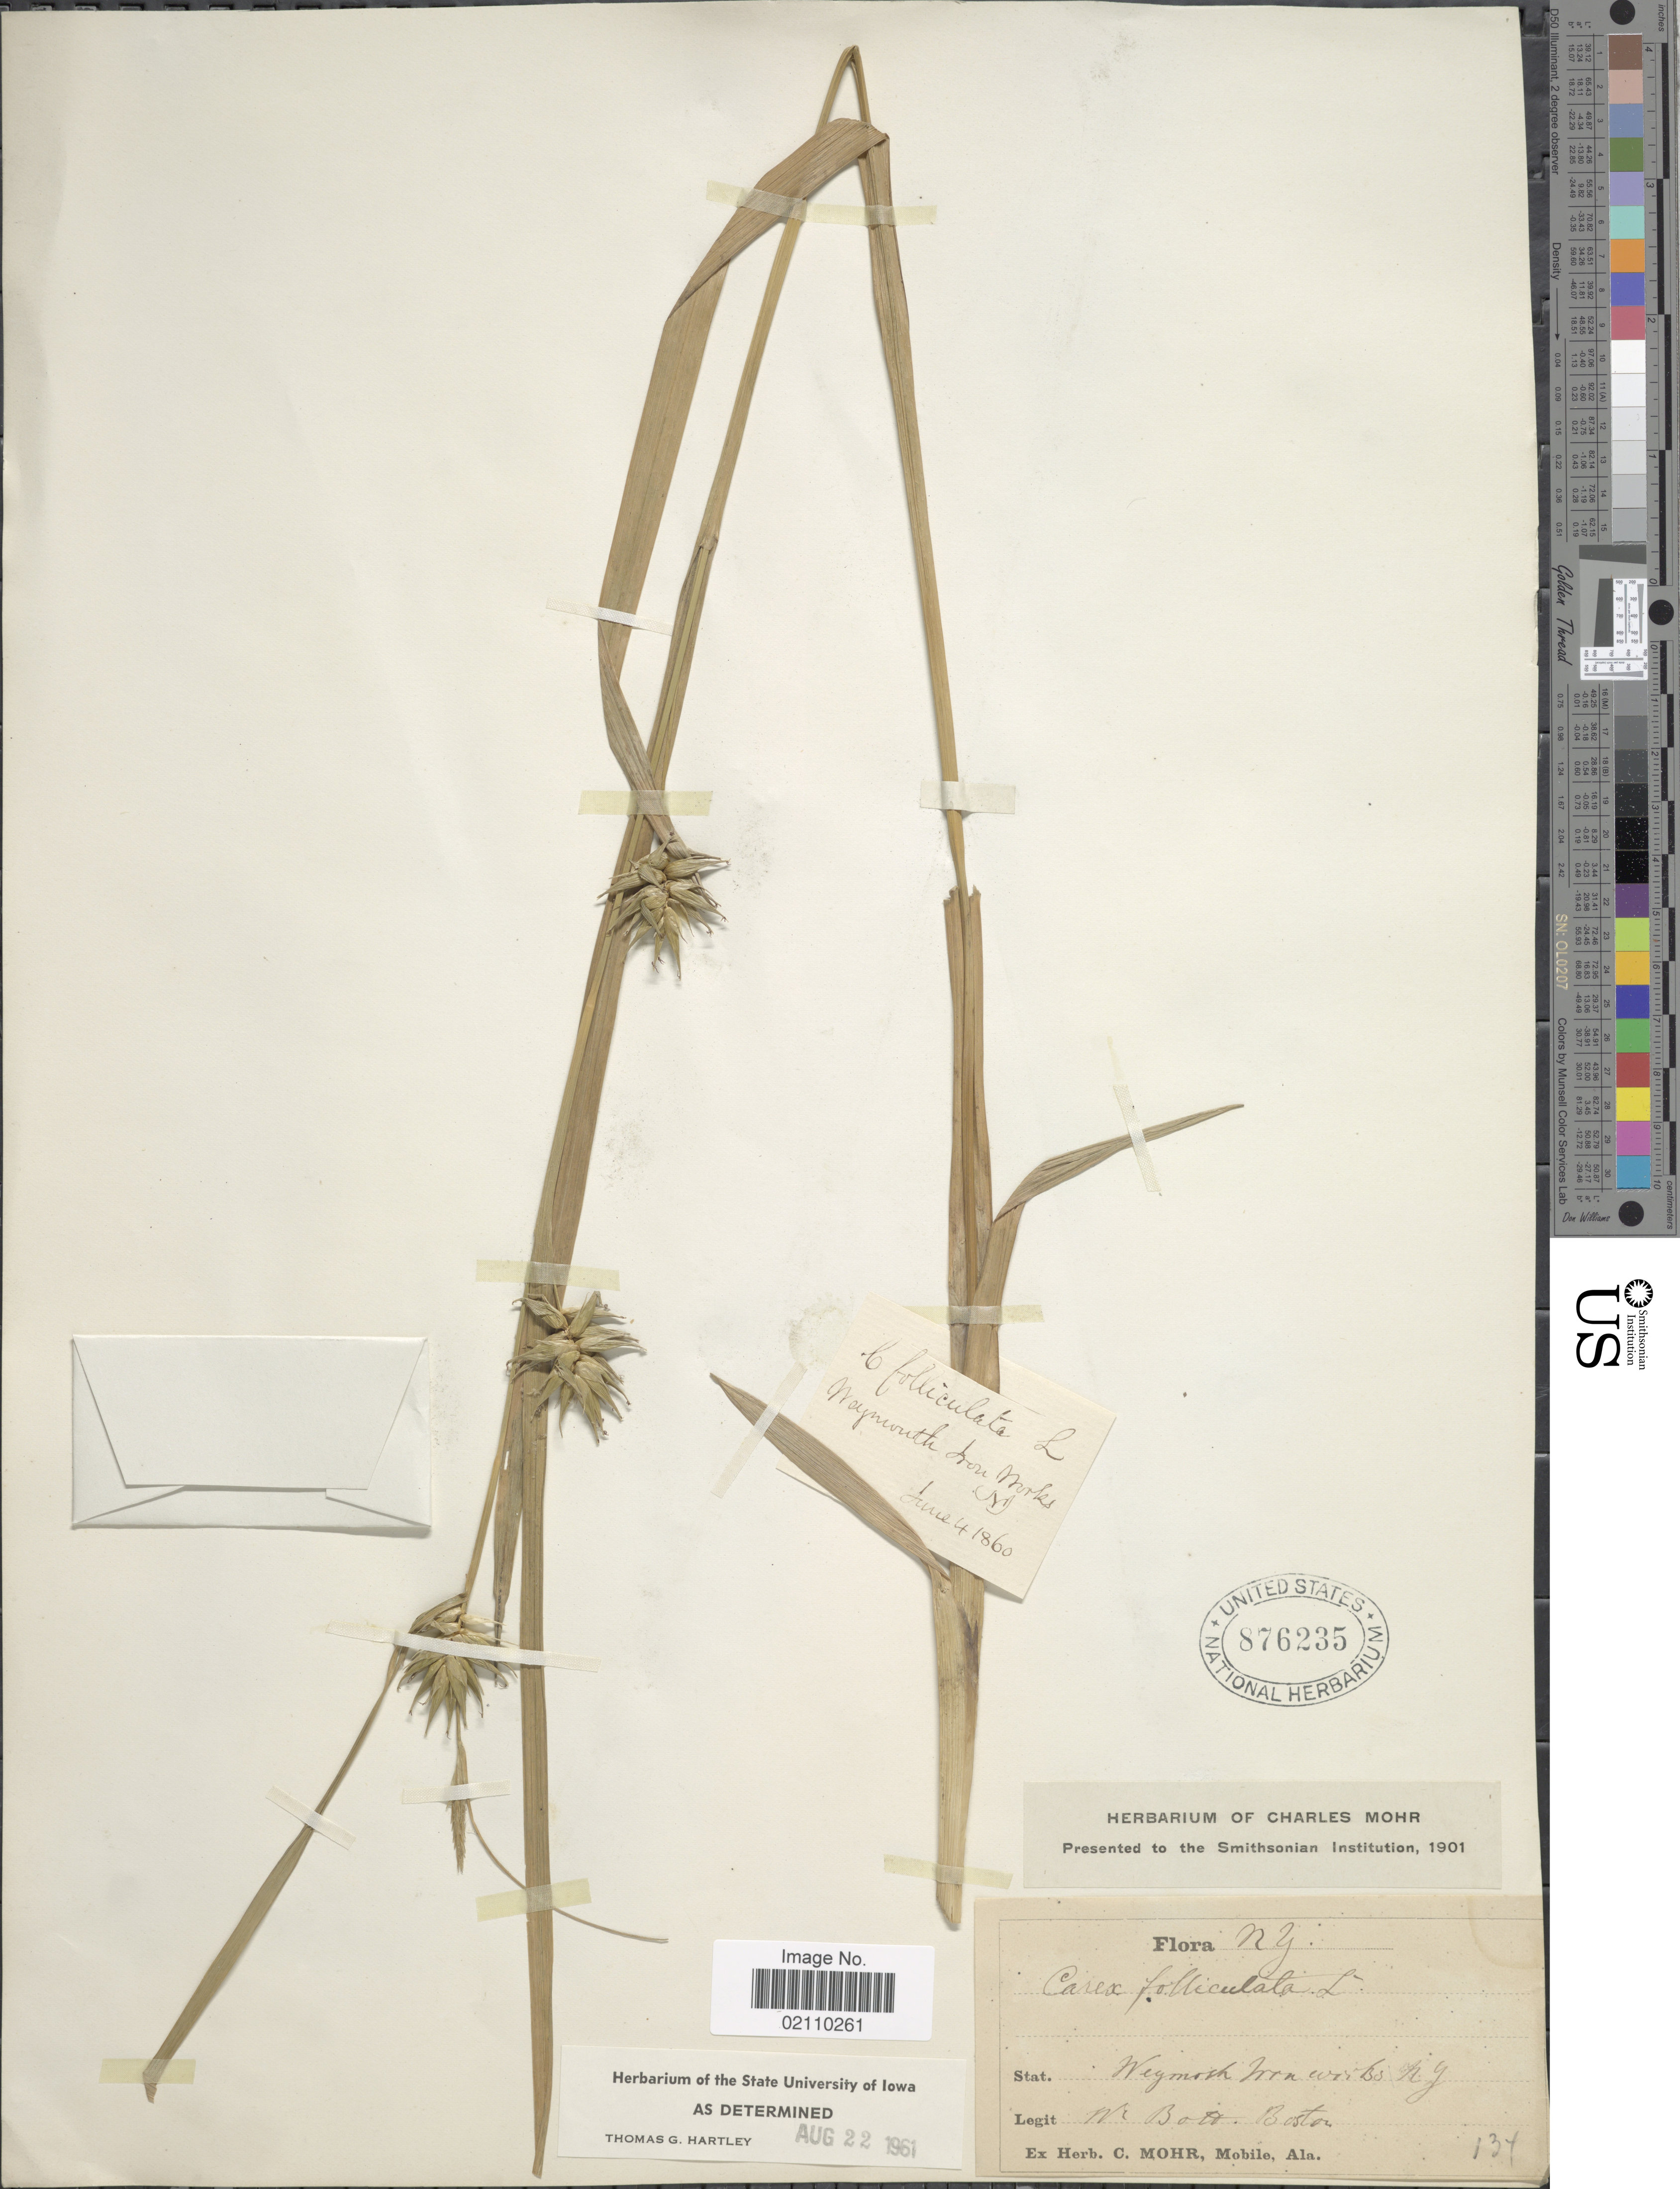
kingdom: Plantae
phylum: Tracheophyta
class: Liliopsida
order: Poales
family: Cyperaceae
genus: Carex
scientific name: Carex folliculata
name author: L.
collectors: W. Bott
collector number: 134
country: United States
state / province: New Jersey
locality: Weymoth Iron works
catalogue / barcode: US 276235